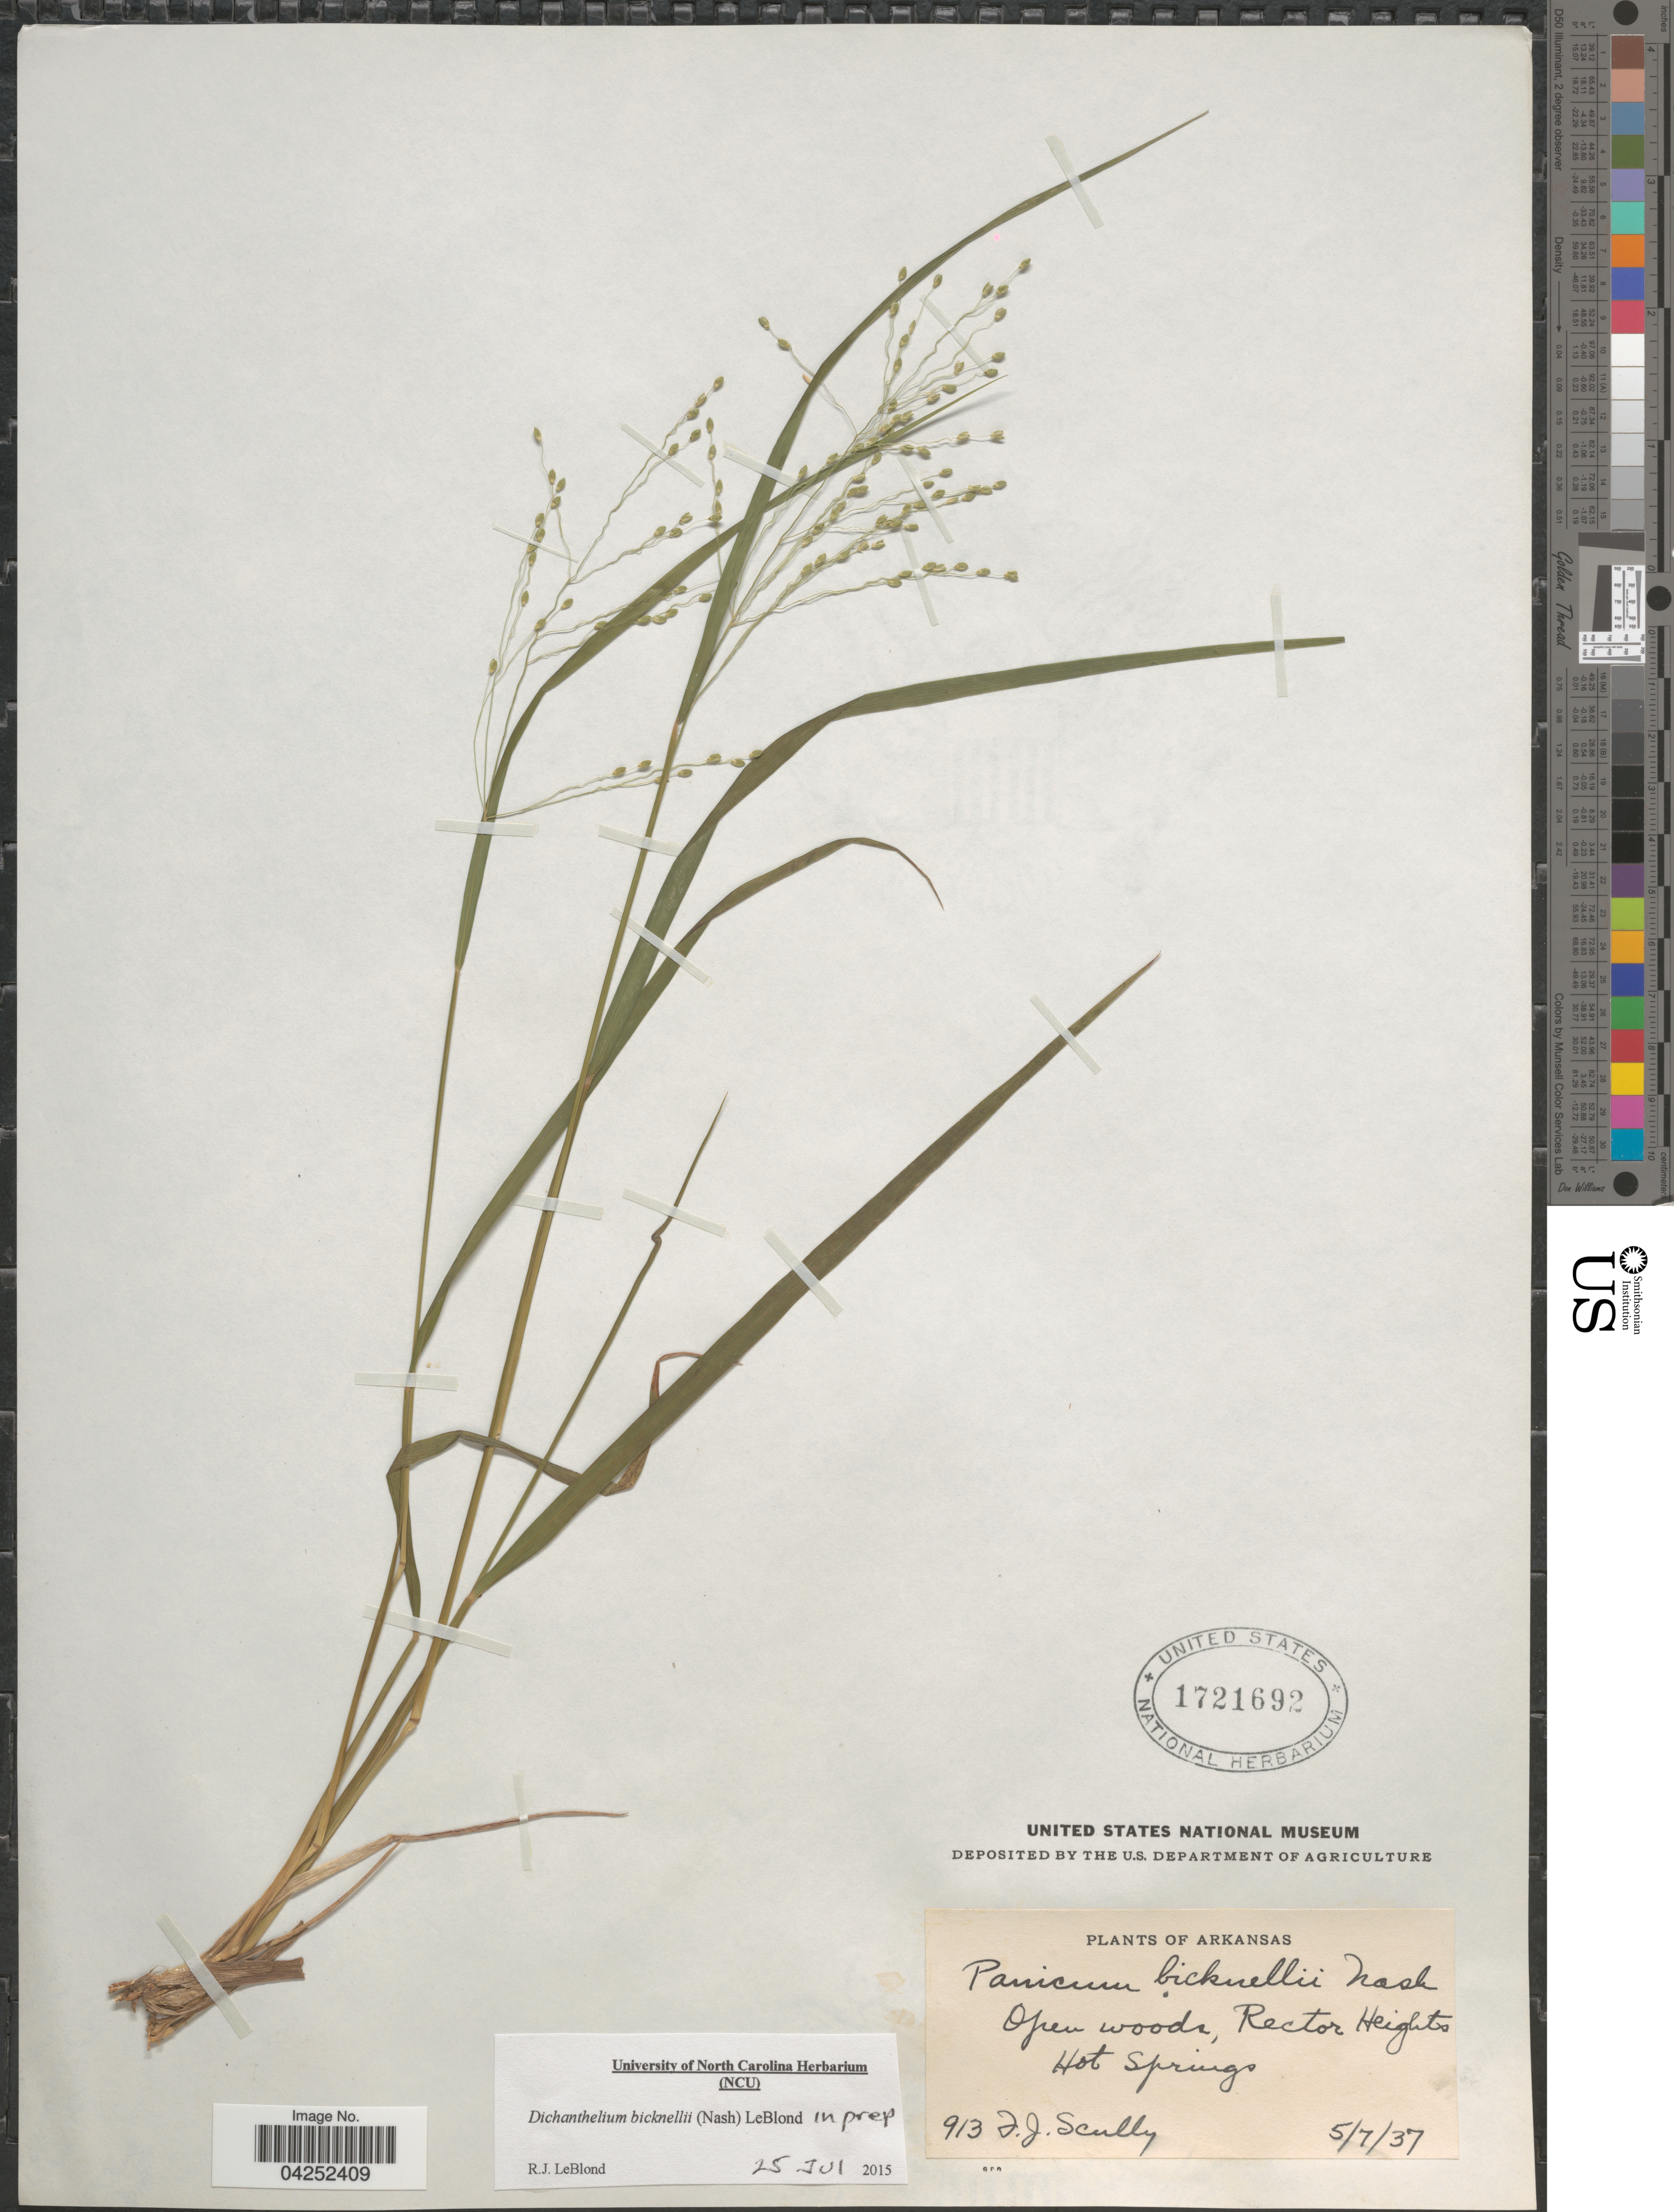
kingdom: Plantae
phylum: Tracheophyta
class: Liliopsida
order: Poales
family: Poaceae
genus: Dichanthelium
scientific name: Dichanthelium bicknellii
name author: (Nash) LeBlond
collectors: F. Scully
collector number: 913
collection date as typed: Transcribed d/m/y: 7/5/37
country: United States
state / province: Arkansas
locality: Open woods, Rector Heights. Hot Springs.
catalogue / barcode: US 1721692